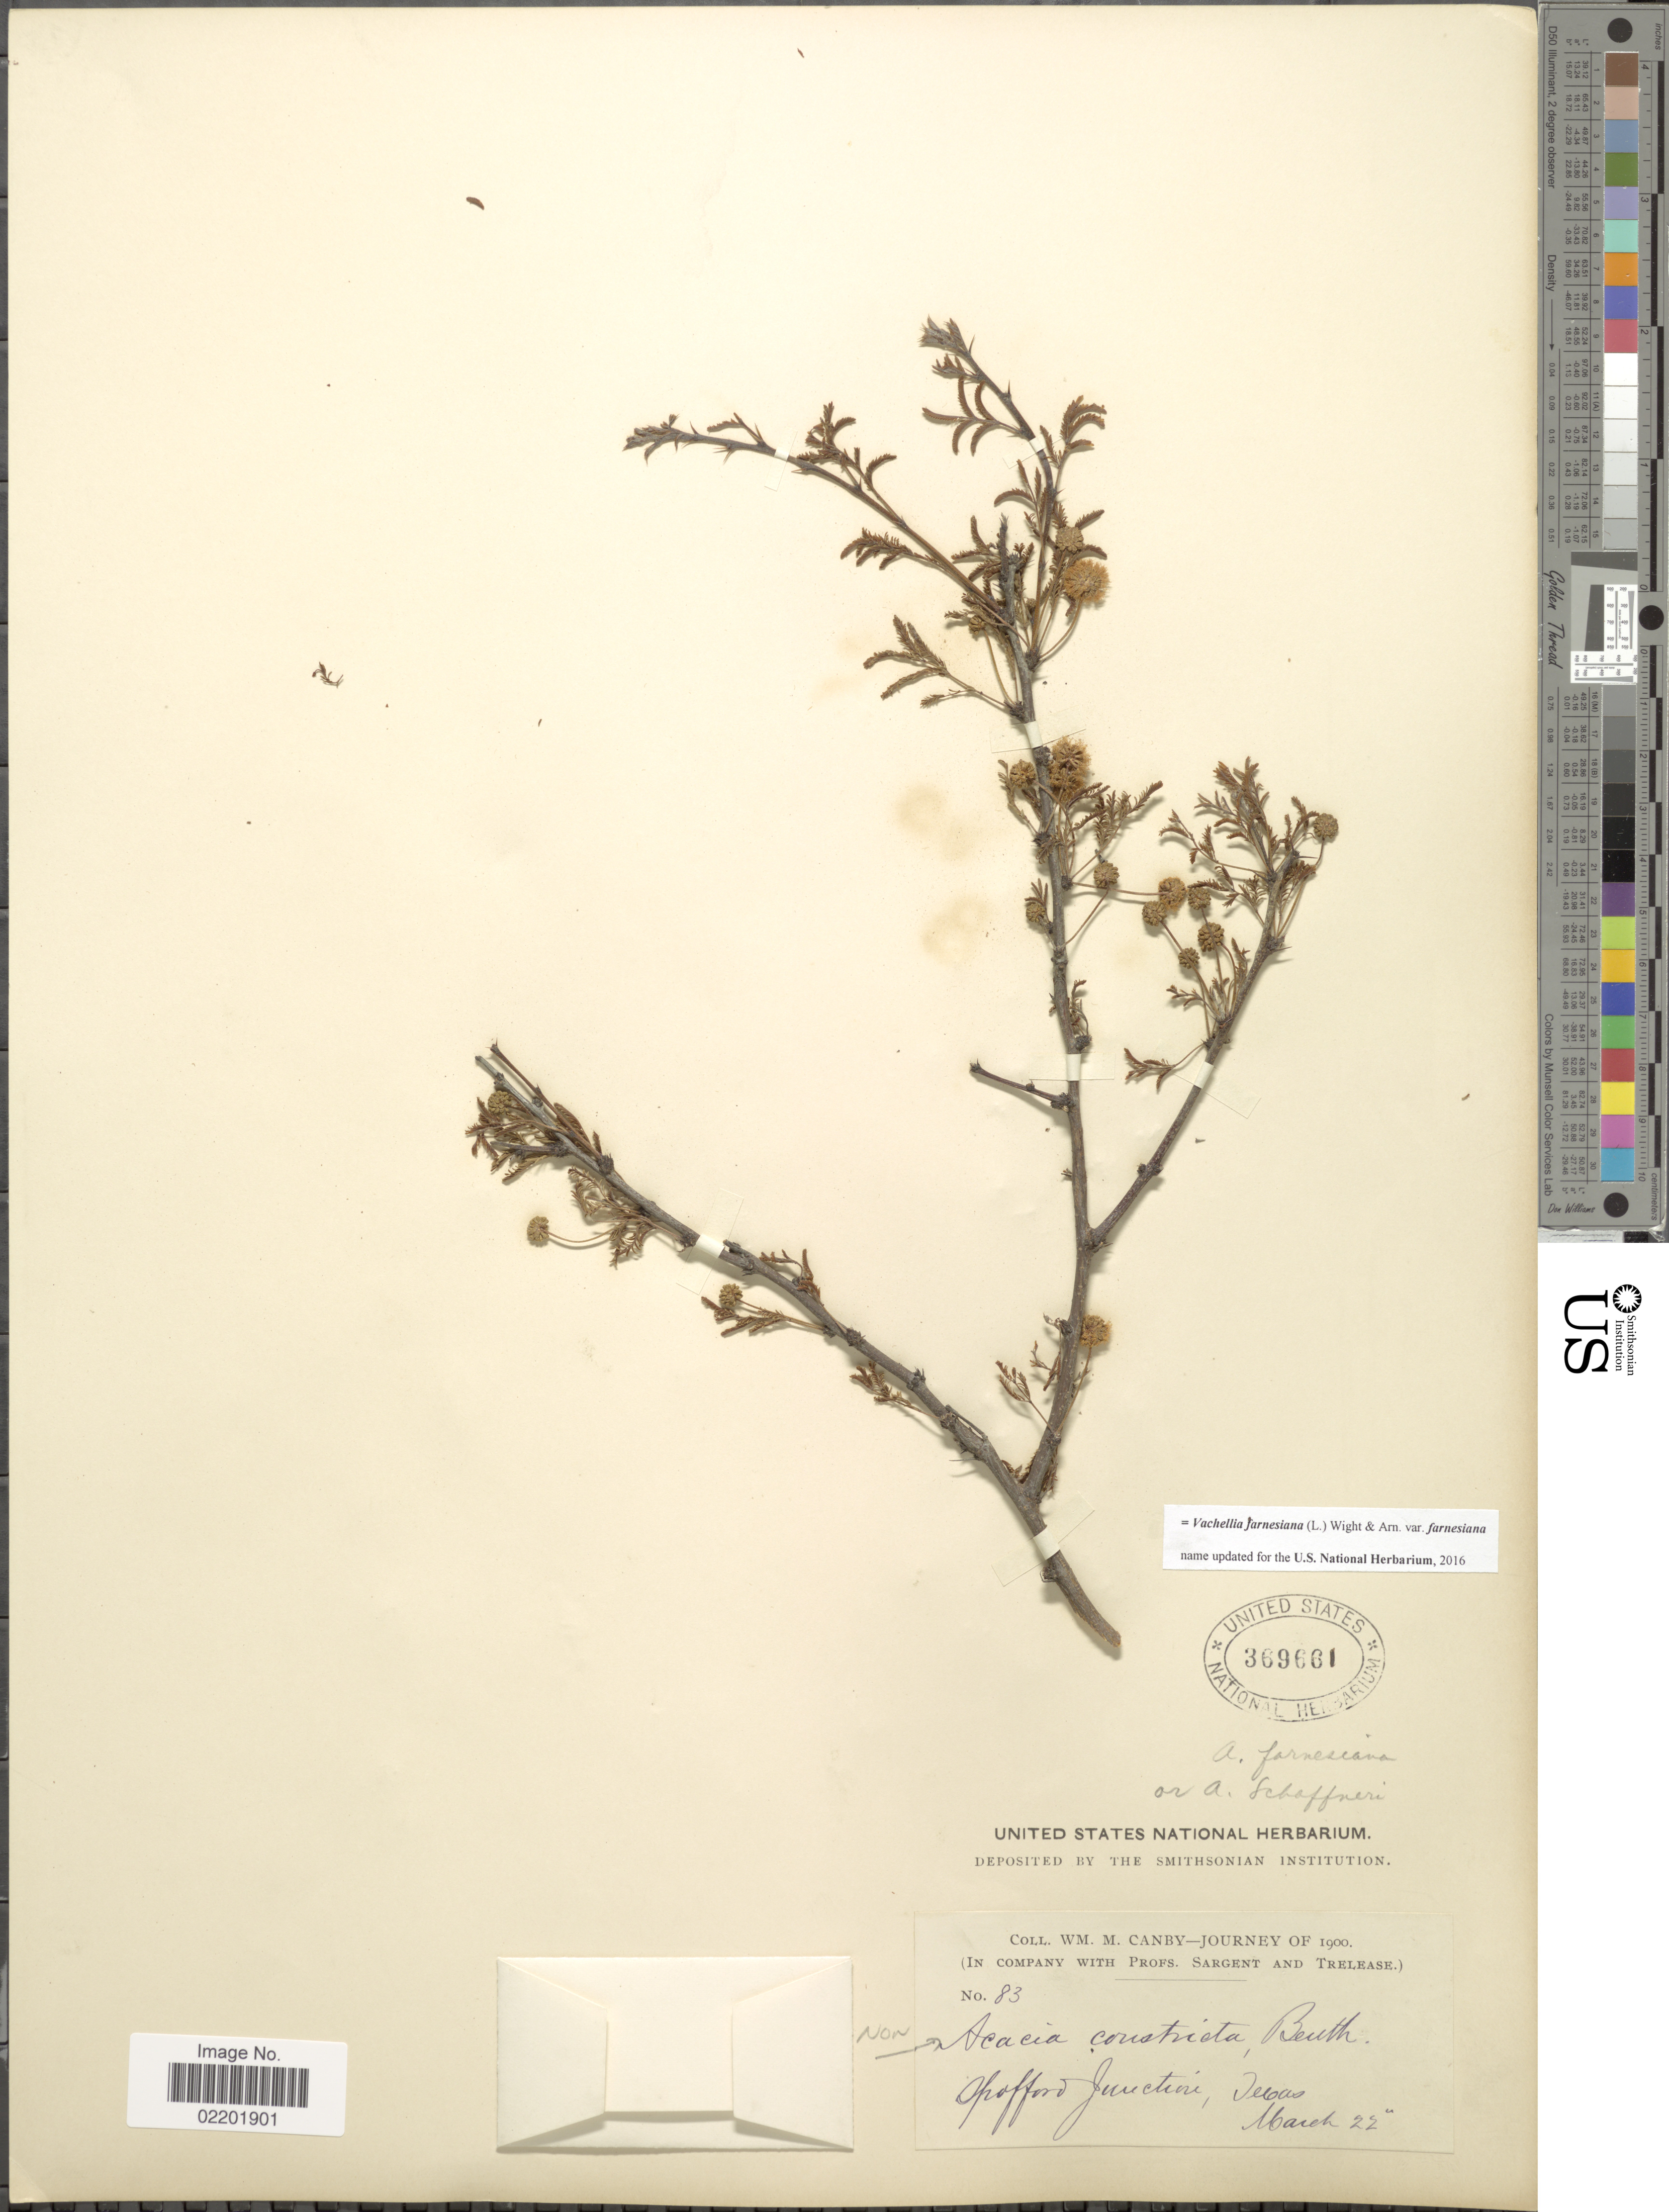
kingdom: Plantae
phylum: Tracheophyta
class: Magnoliopsida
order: Fabales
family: Fabaceae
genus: Vachellia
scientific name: Vachellia farnesiana var. farnesiana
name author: (L.) Wight & Arn.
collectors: W. M. Canby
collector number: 83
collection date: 1900-03-22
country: United States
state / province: Texas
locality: Spofford Junction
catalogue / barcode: US 369661